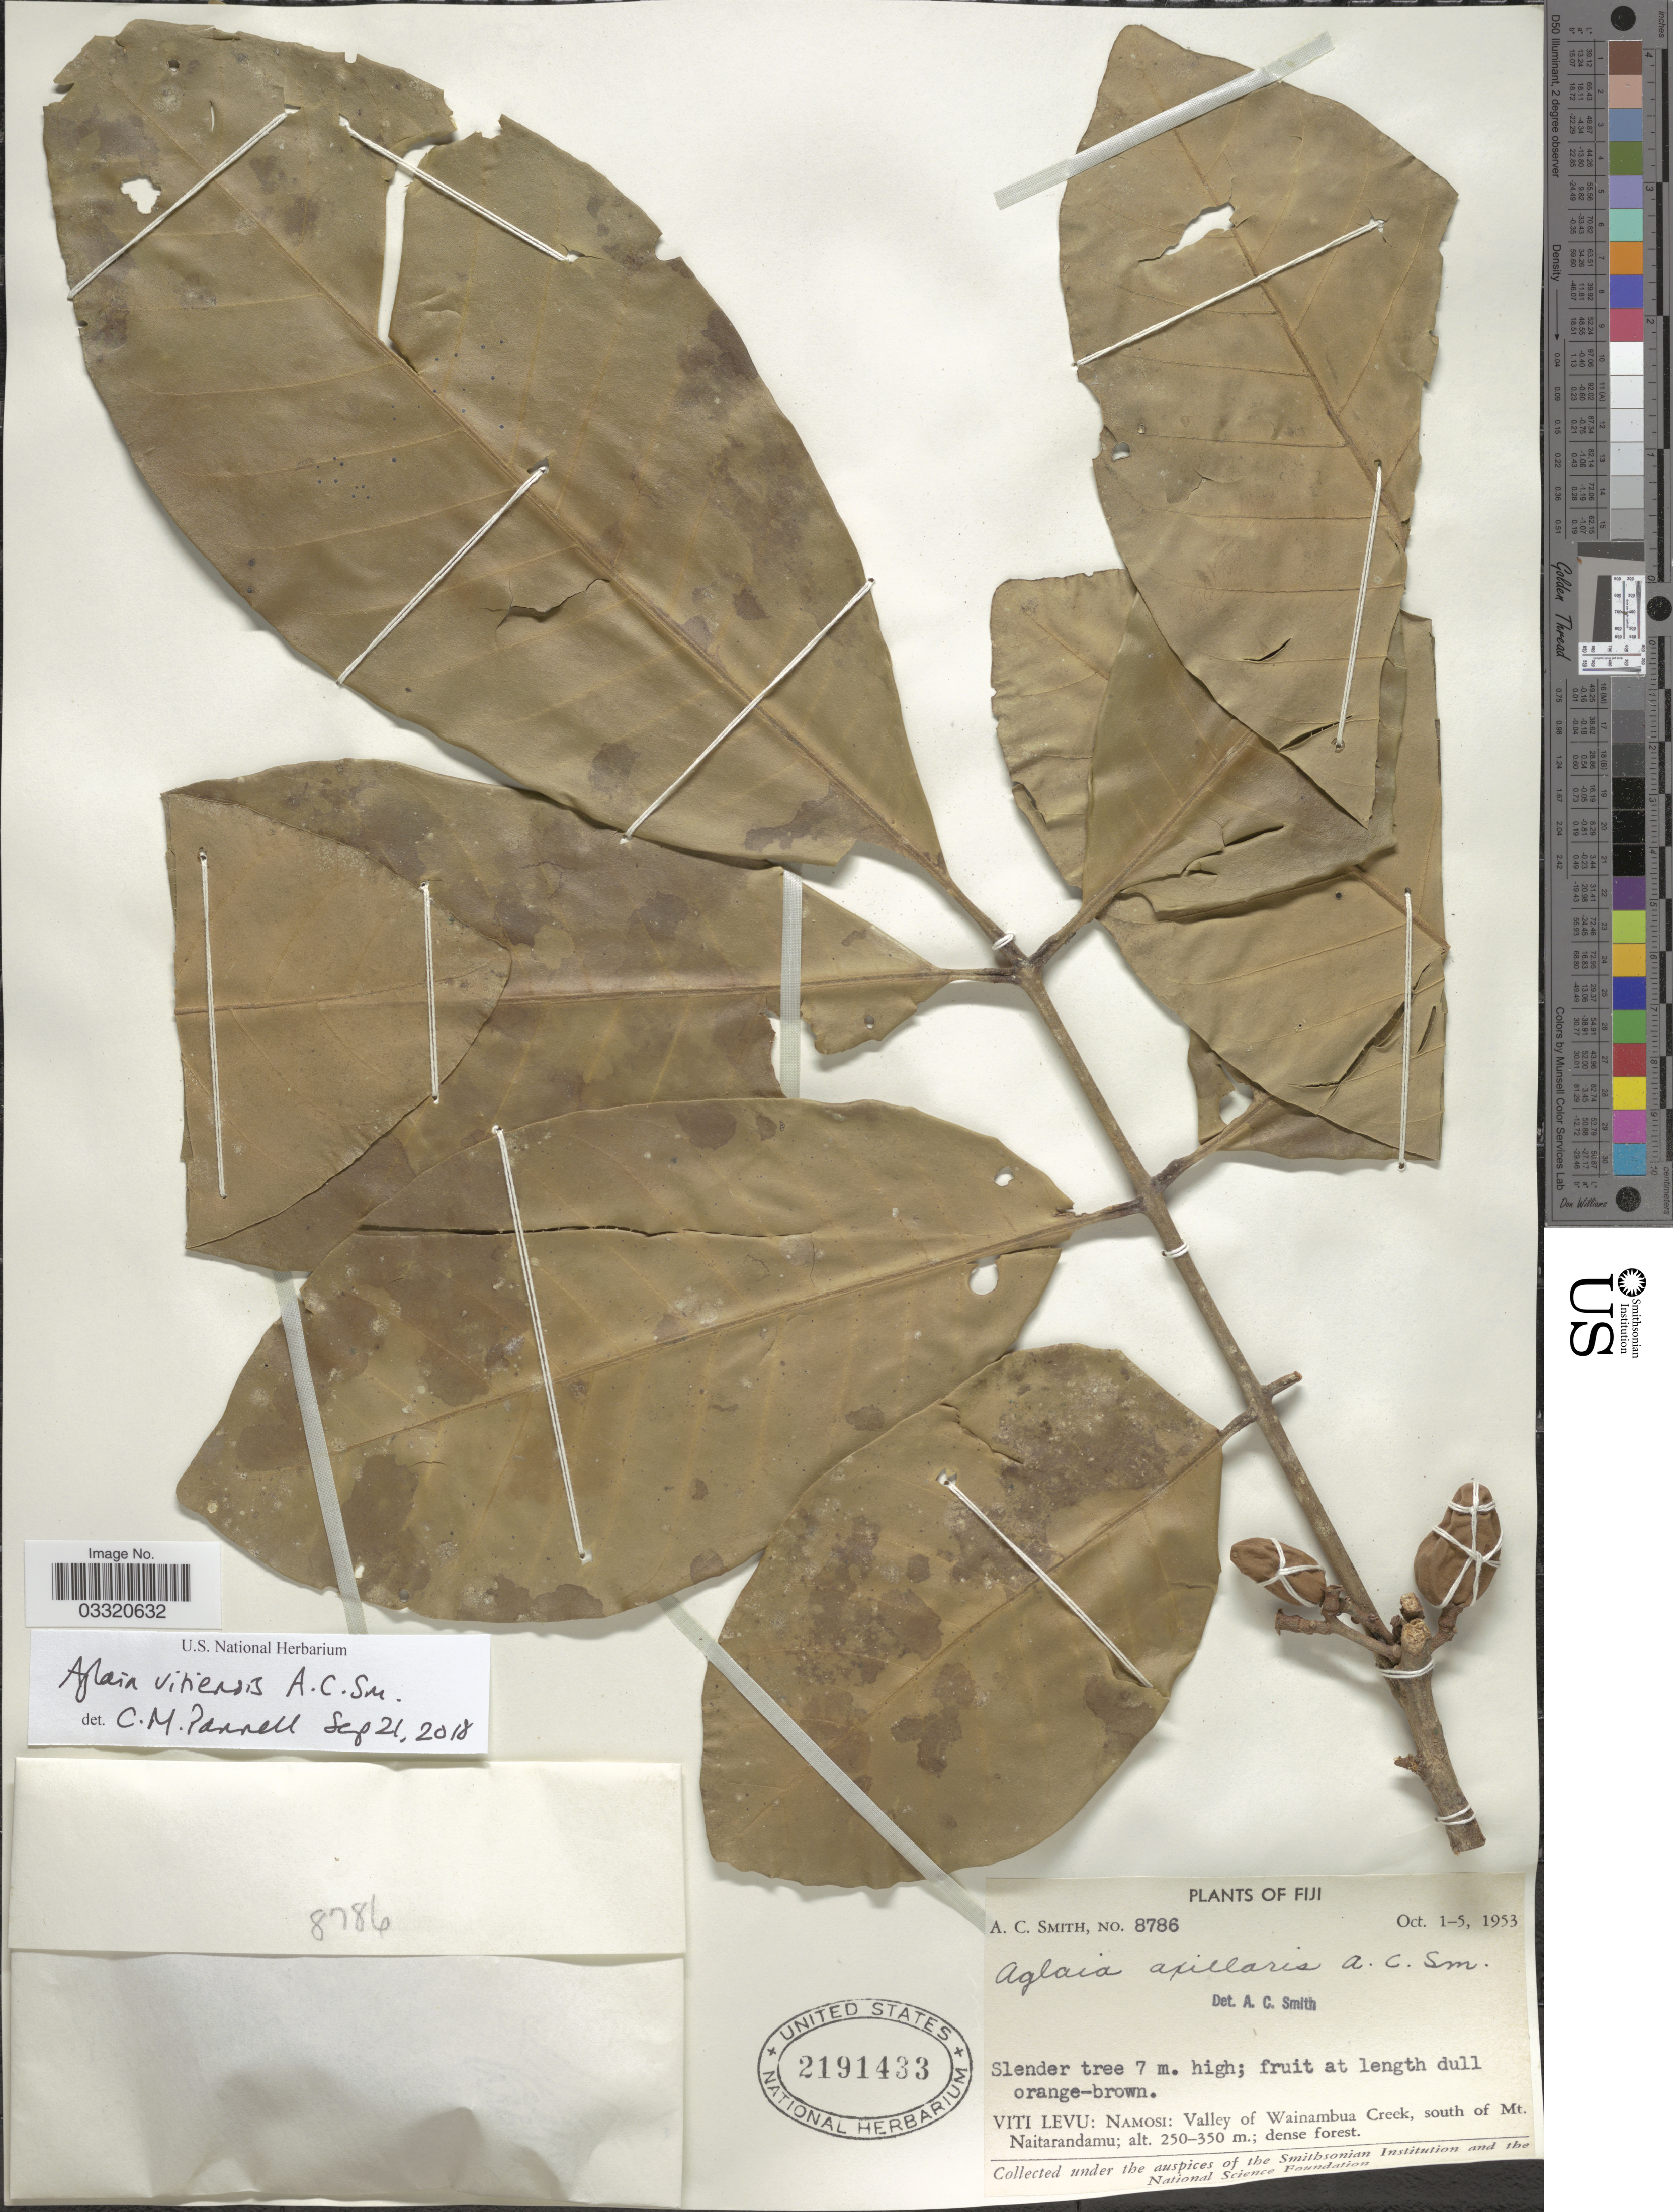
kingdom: Plantae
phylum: Tracheophyta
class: Magnoliopsida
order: Sapindales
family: Meliaceae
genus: Aglaia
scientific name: Aglaia vitiensis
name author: A.C. Sm.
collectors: A. C. Smith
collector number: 8786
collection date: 1953-10-01/1953-10-05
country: Fiji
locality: Viti Levu: Namosi: Valley of Wainambua Creek, south of Mt. Naitarandamu.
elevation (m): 250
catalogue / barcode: US 2191433